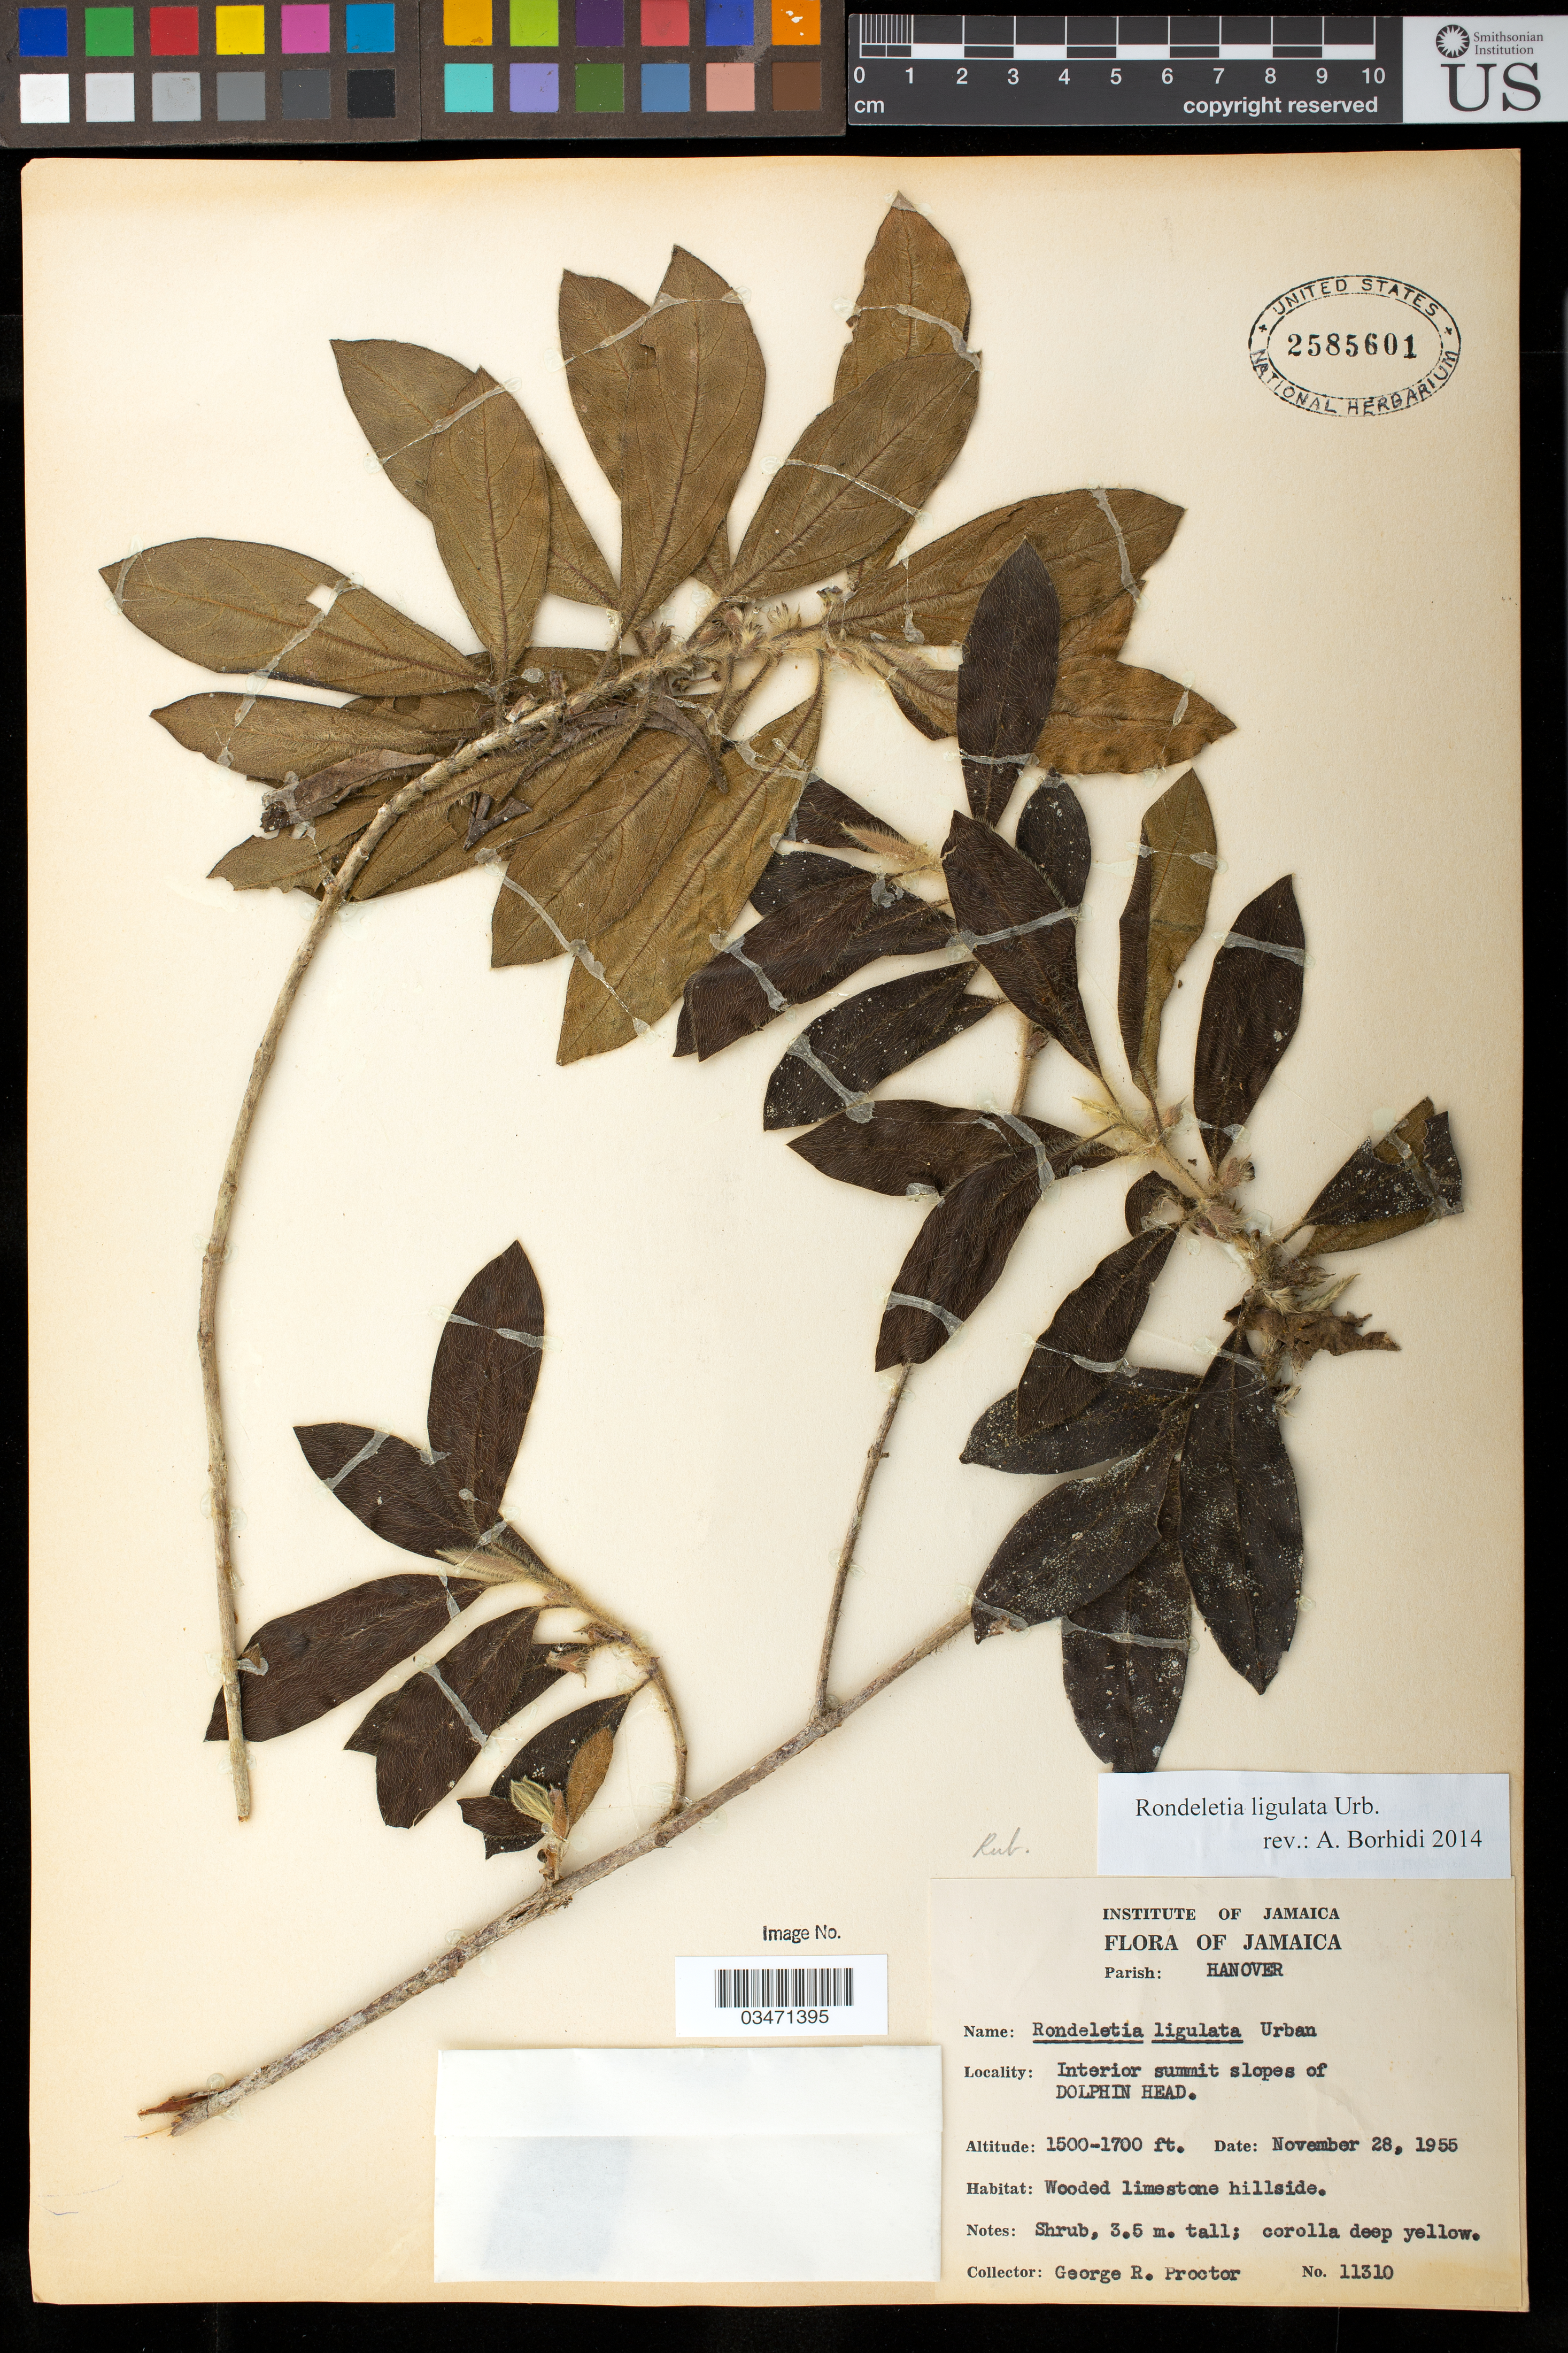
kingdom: Plantae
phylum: Tracheophyta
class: Magnoliopsida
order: Gentianales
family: Rubiaceae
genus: Rondeletia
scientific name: Rondeletia ligulata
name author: Urb.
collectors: G. R. Proctor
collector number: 11310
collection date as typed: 28 Nov 1955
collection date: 1955-11-28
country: Jamaica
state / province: Hanover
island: Greater Antilles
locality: Interior summit slopes of dolphin head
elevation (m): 457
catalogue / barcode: US 2585601